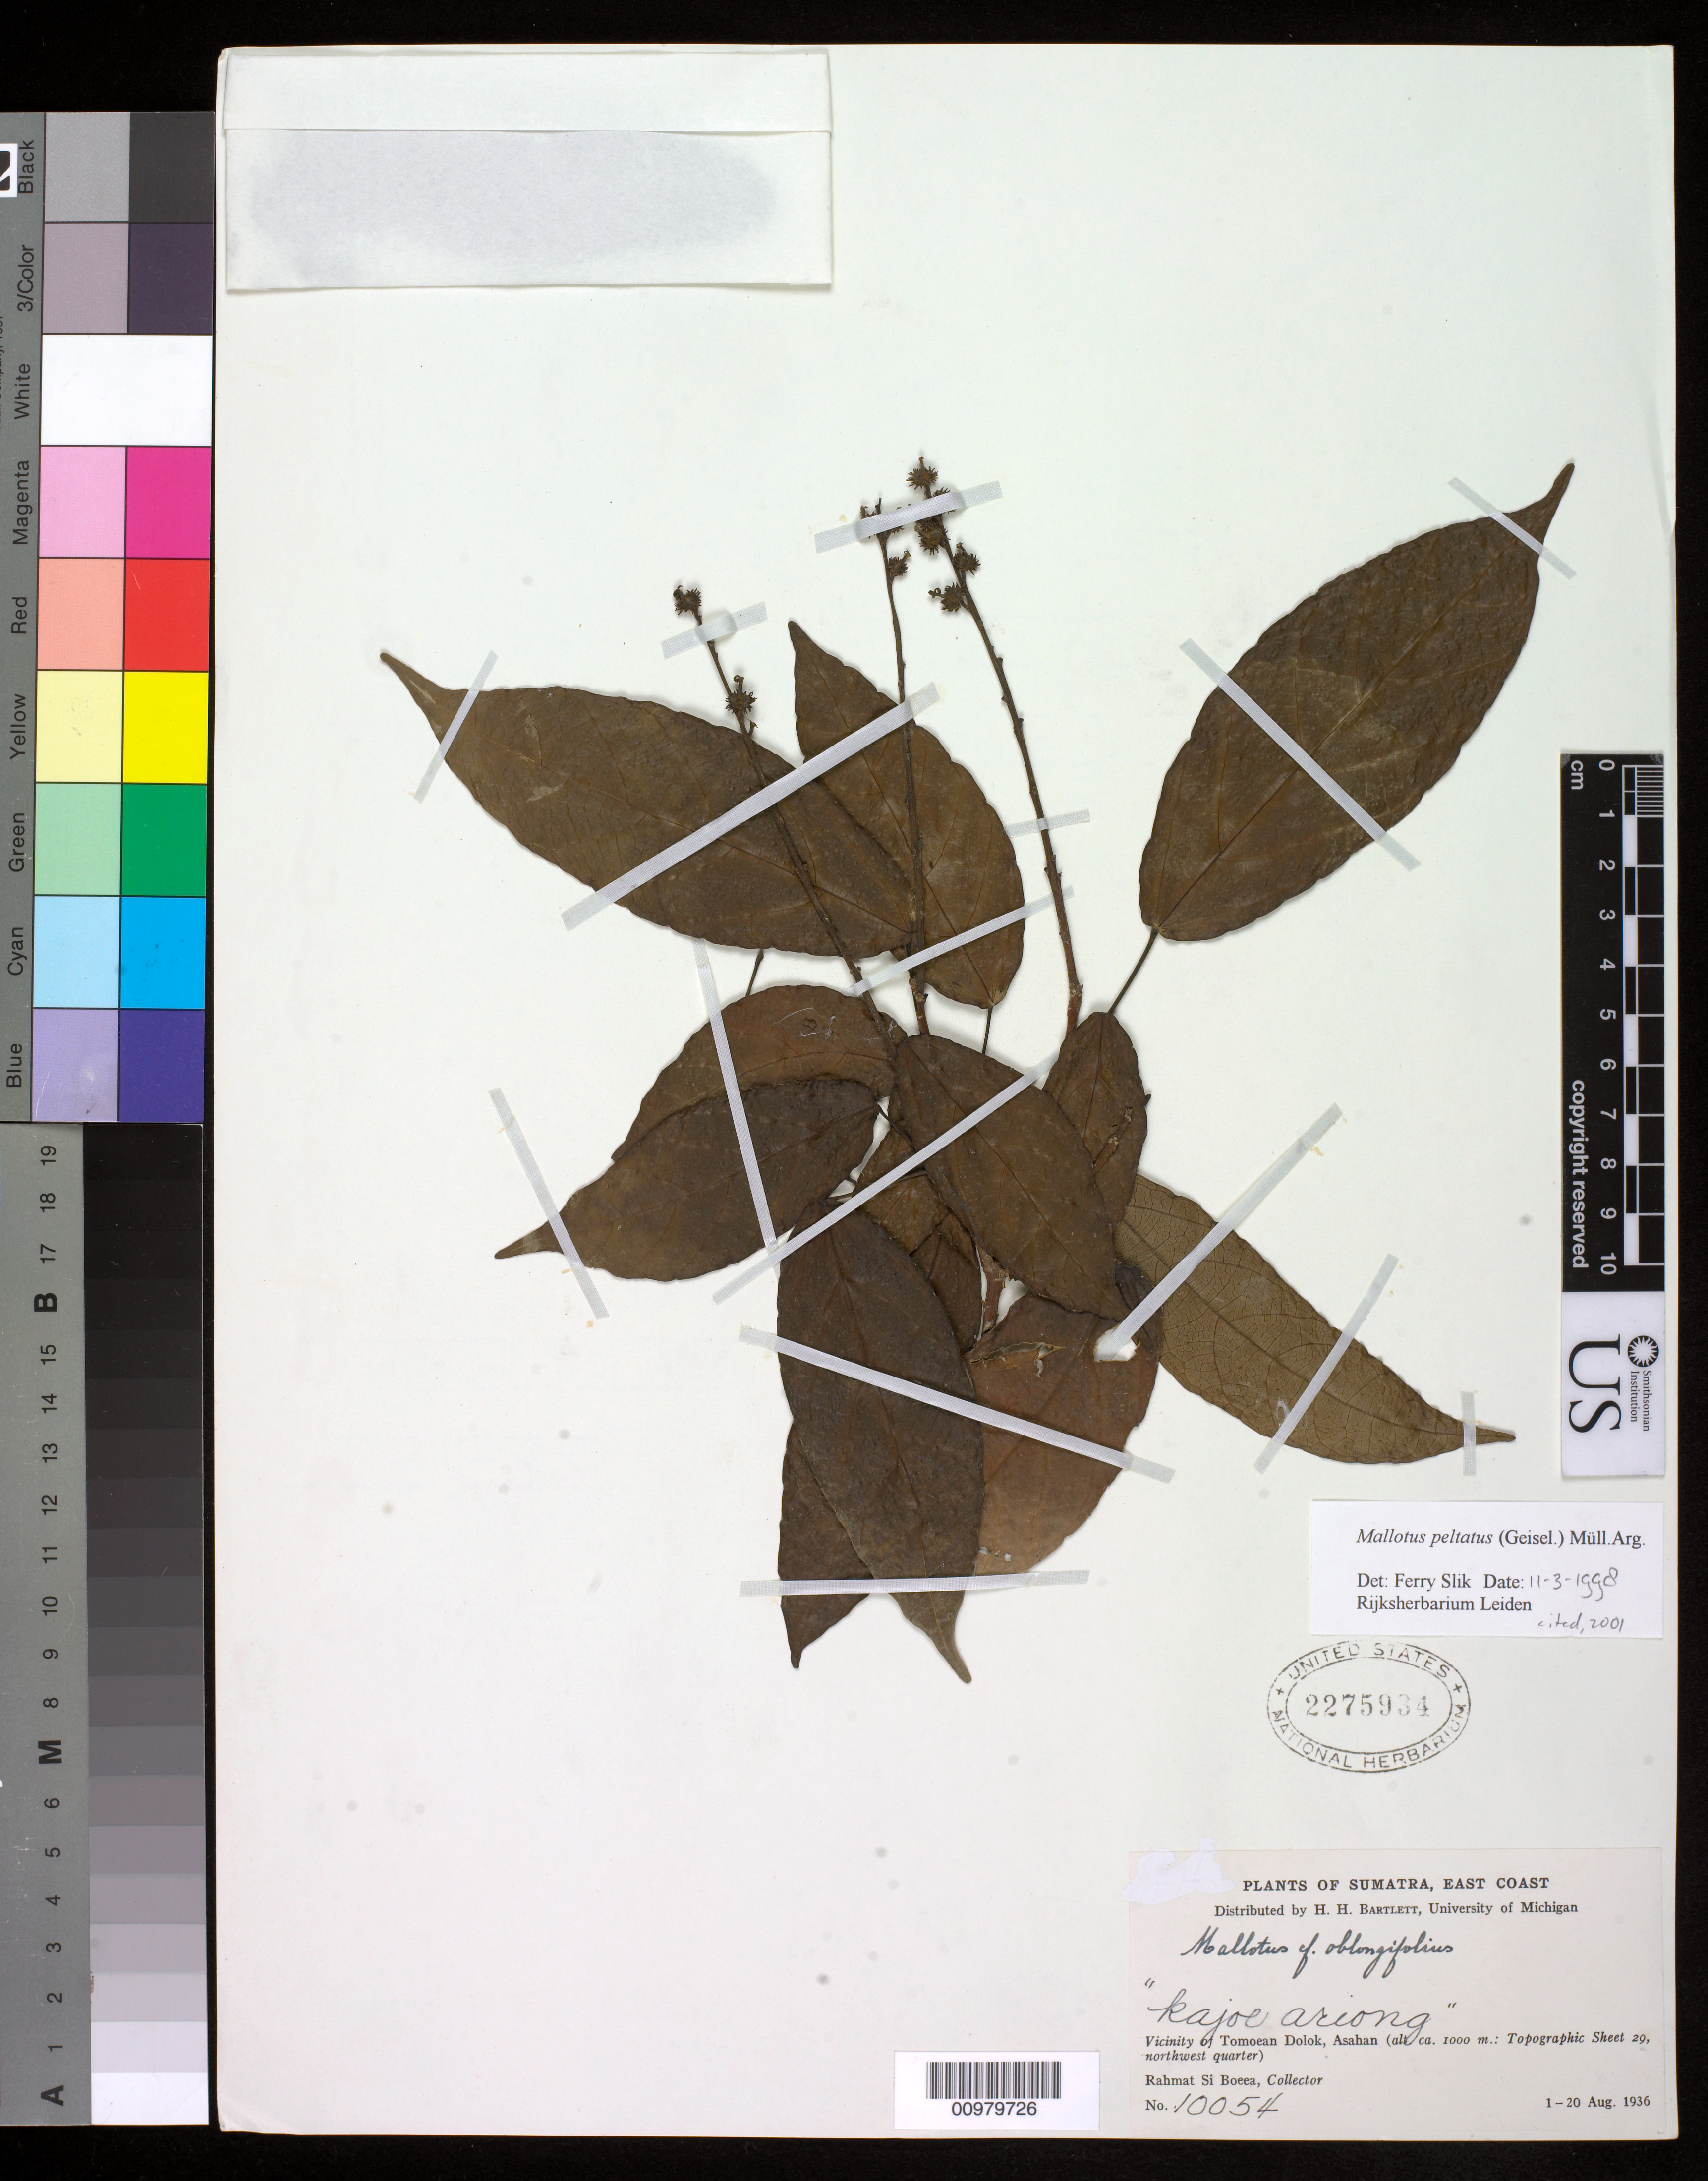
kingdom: Plantae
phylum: Tracheophyta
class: Magnoliopsida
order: Malpighiales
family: Euphorbiaceae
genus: Mallotus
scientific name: Mallotus peltatus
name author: (Geiseler) Müll. Arg.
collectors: Rahmat Si Boeea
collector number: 10054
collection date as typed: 01 Aug 1936 to 20 Aug 1936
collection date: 1936-08-01/1936-08-20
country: Indonesia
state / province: Sumatra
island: Sumatra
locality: Topographic Sheet 29, northwest quarter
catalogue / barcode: US 2275934